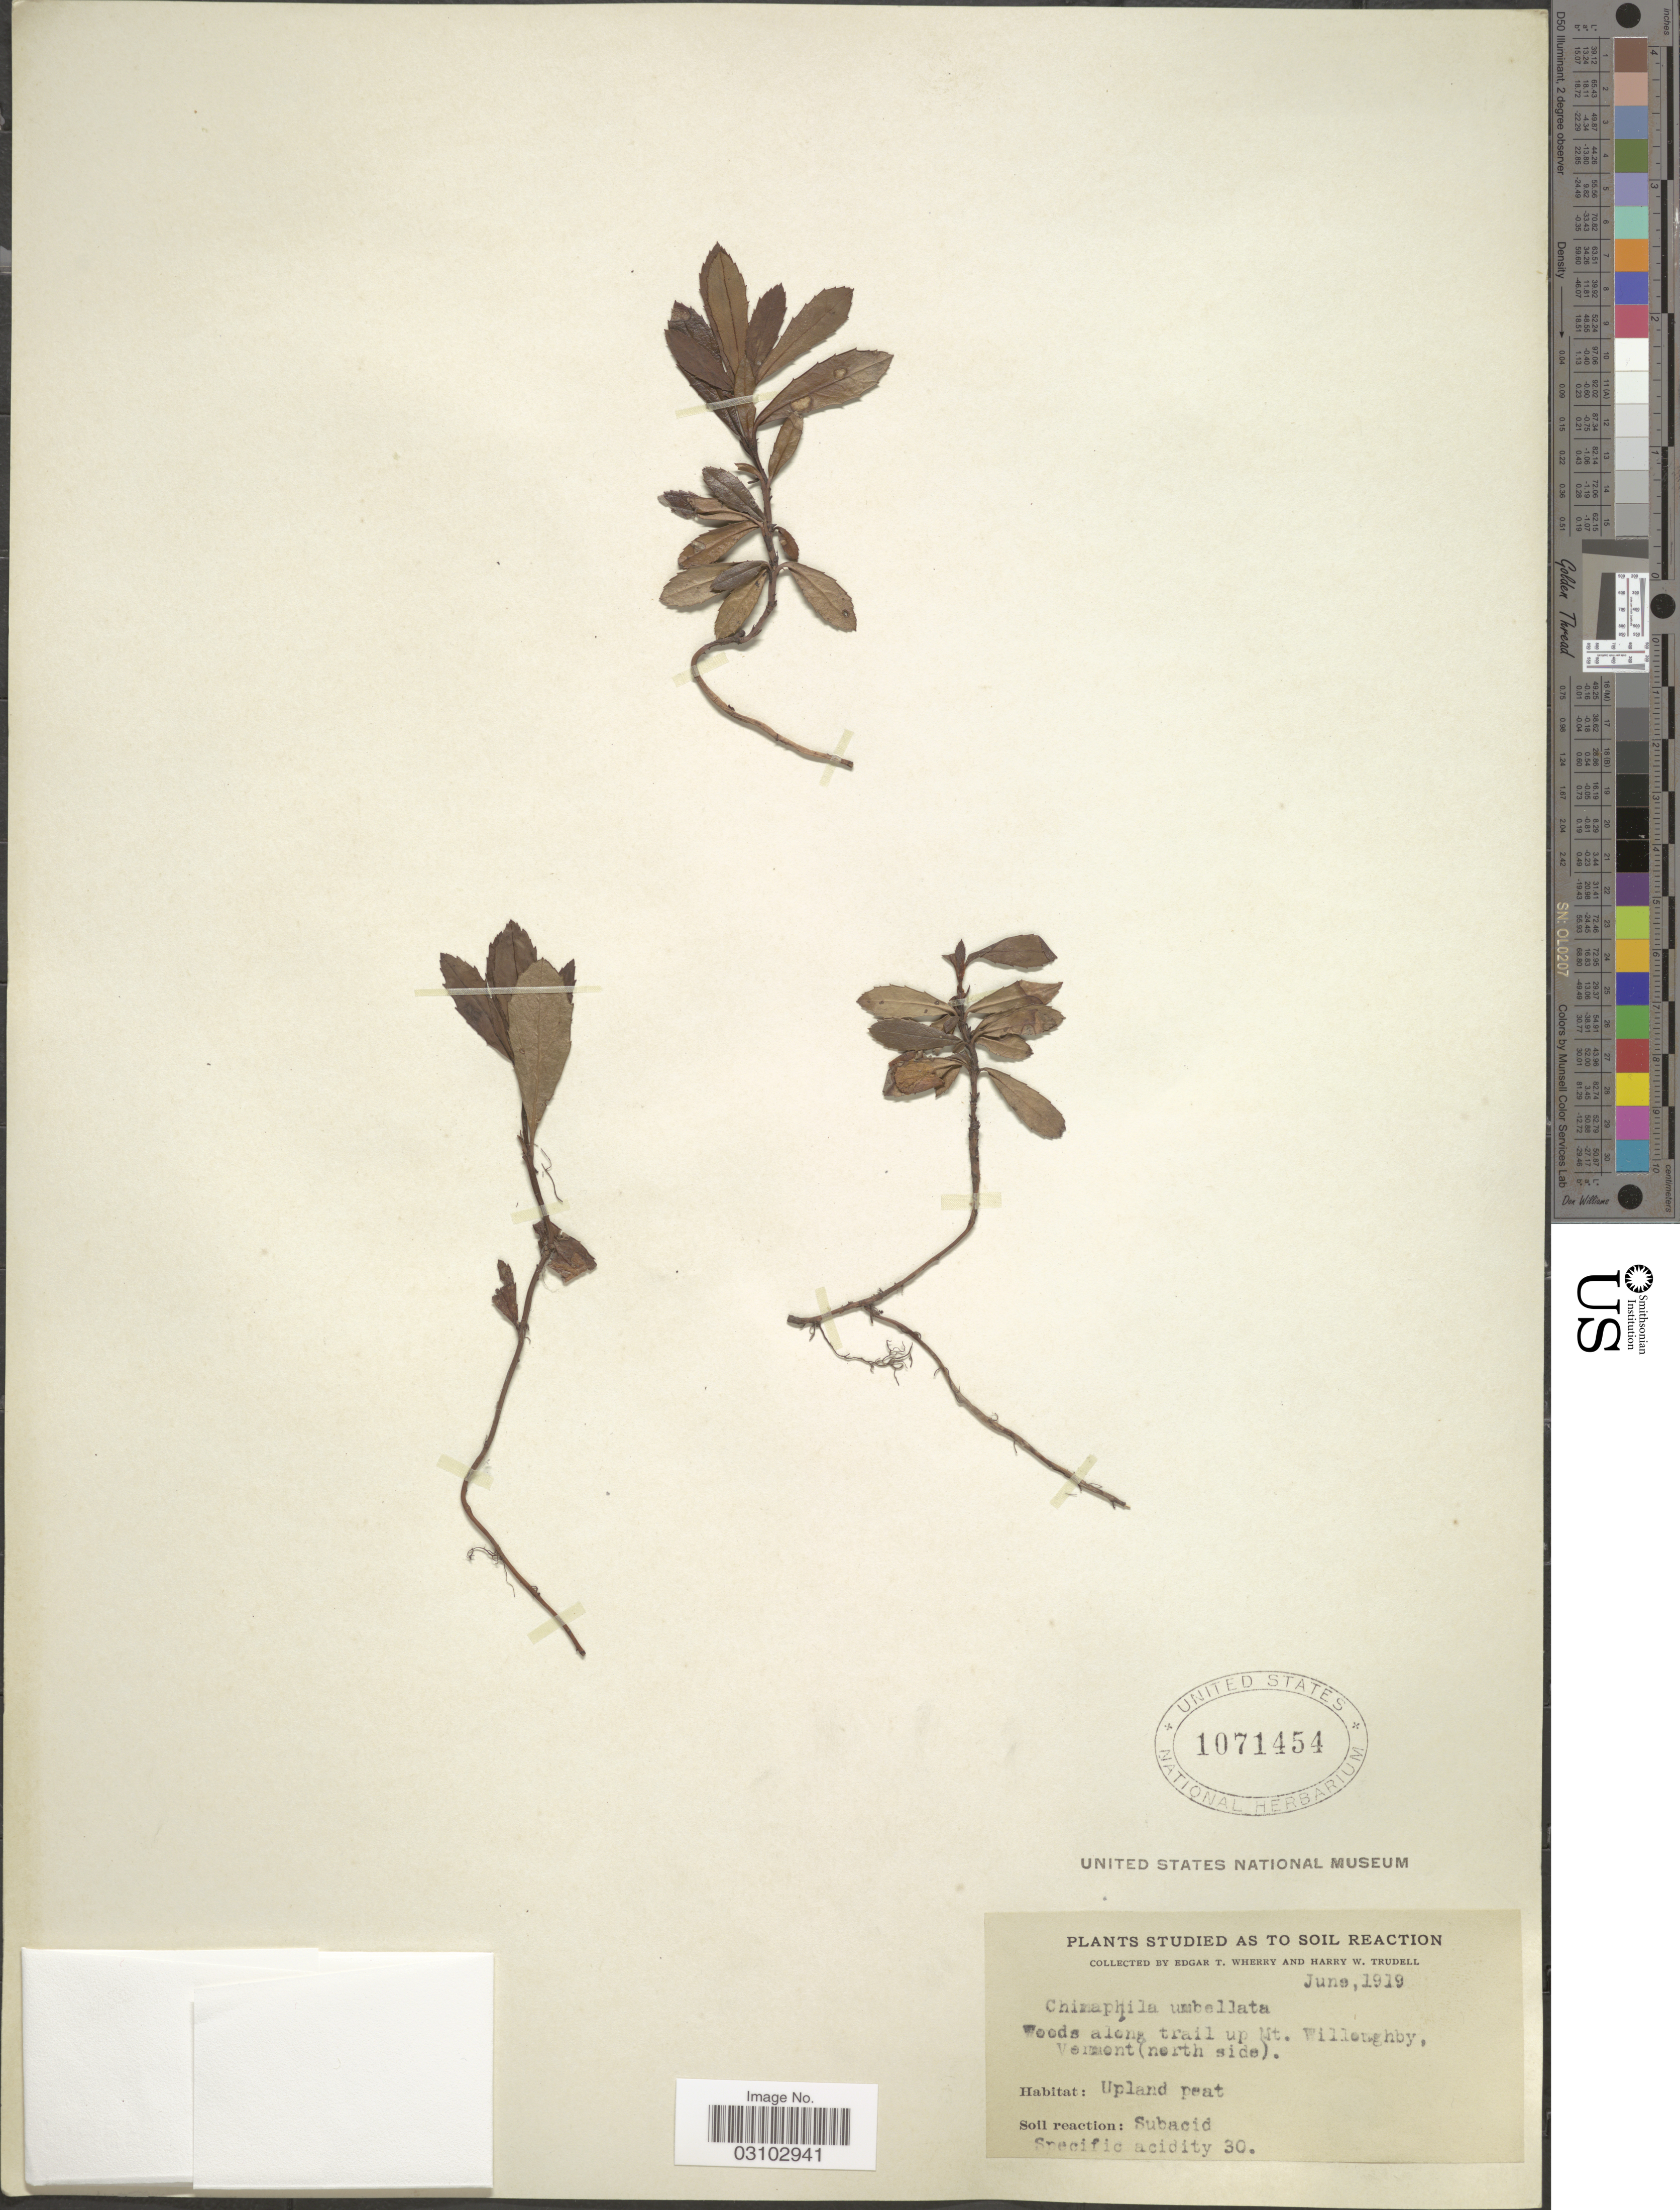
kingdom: Plantae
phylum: Tracheophyta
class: Magnoliopsida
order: Ericales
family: Ericaceae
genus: Chimaphila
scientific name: Chimaphila umbellata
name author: (L.) W.P.C. Barton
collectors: E. T. Wherry & H. Trudell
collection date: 1919-06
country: United States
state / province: Vermont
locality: Woods along trail up Mt. Willoughby, Vermont (north side).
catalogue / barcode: US 1071454